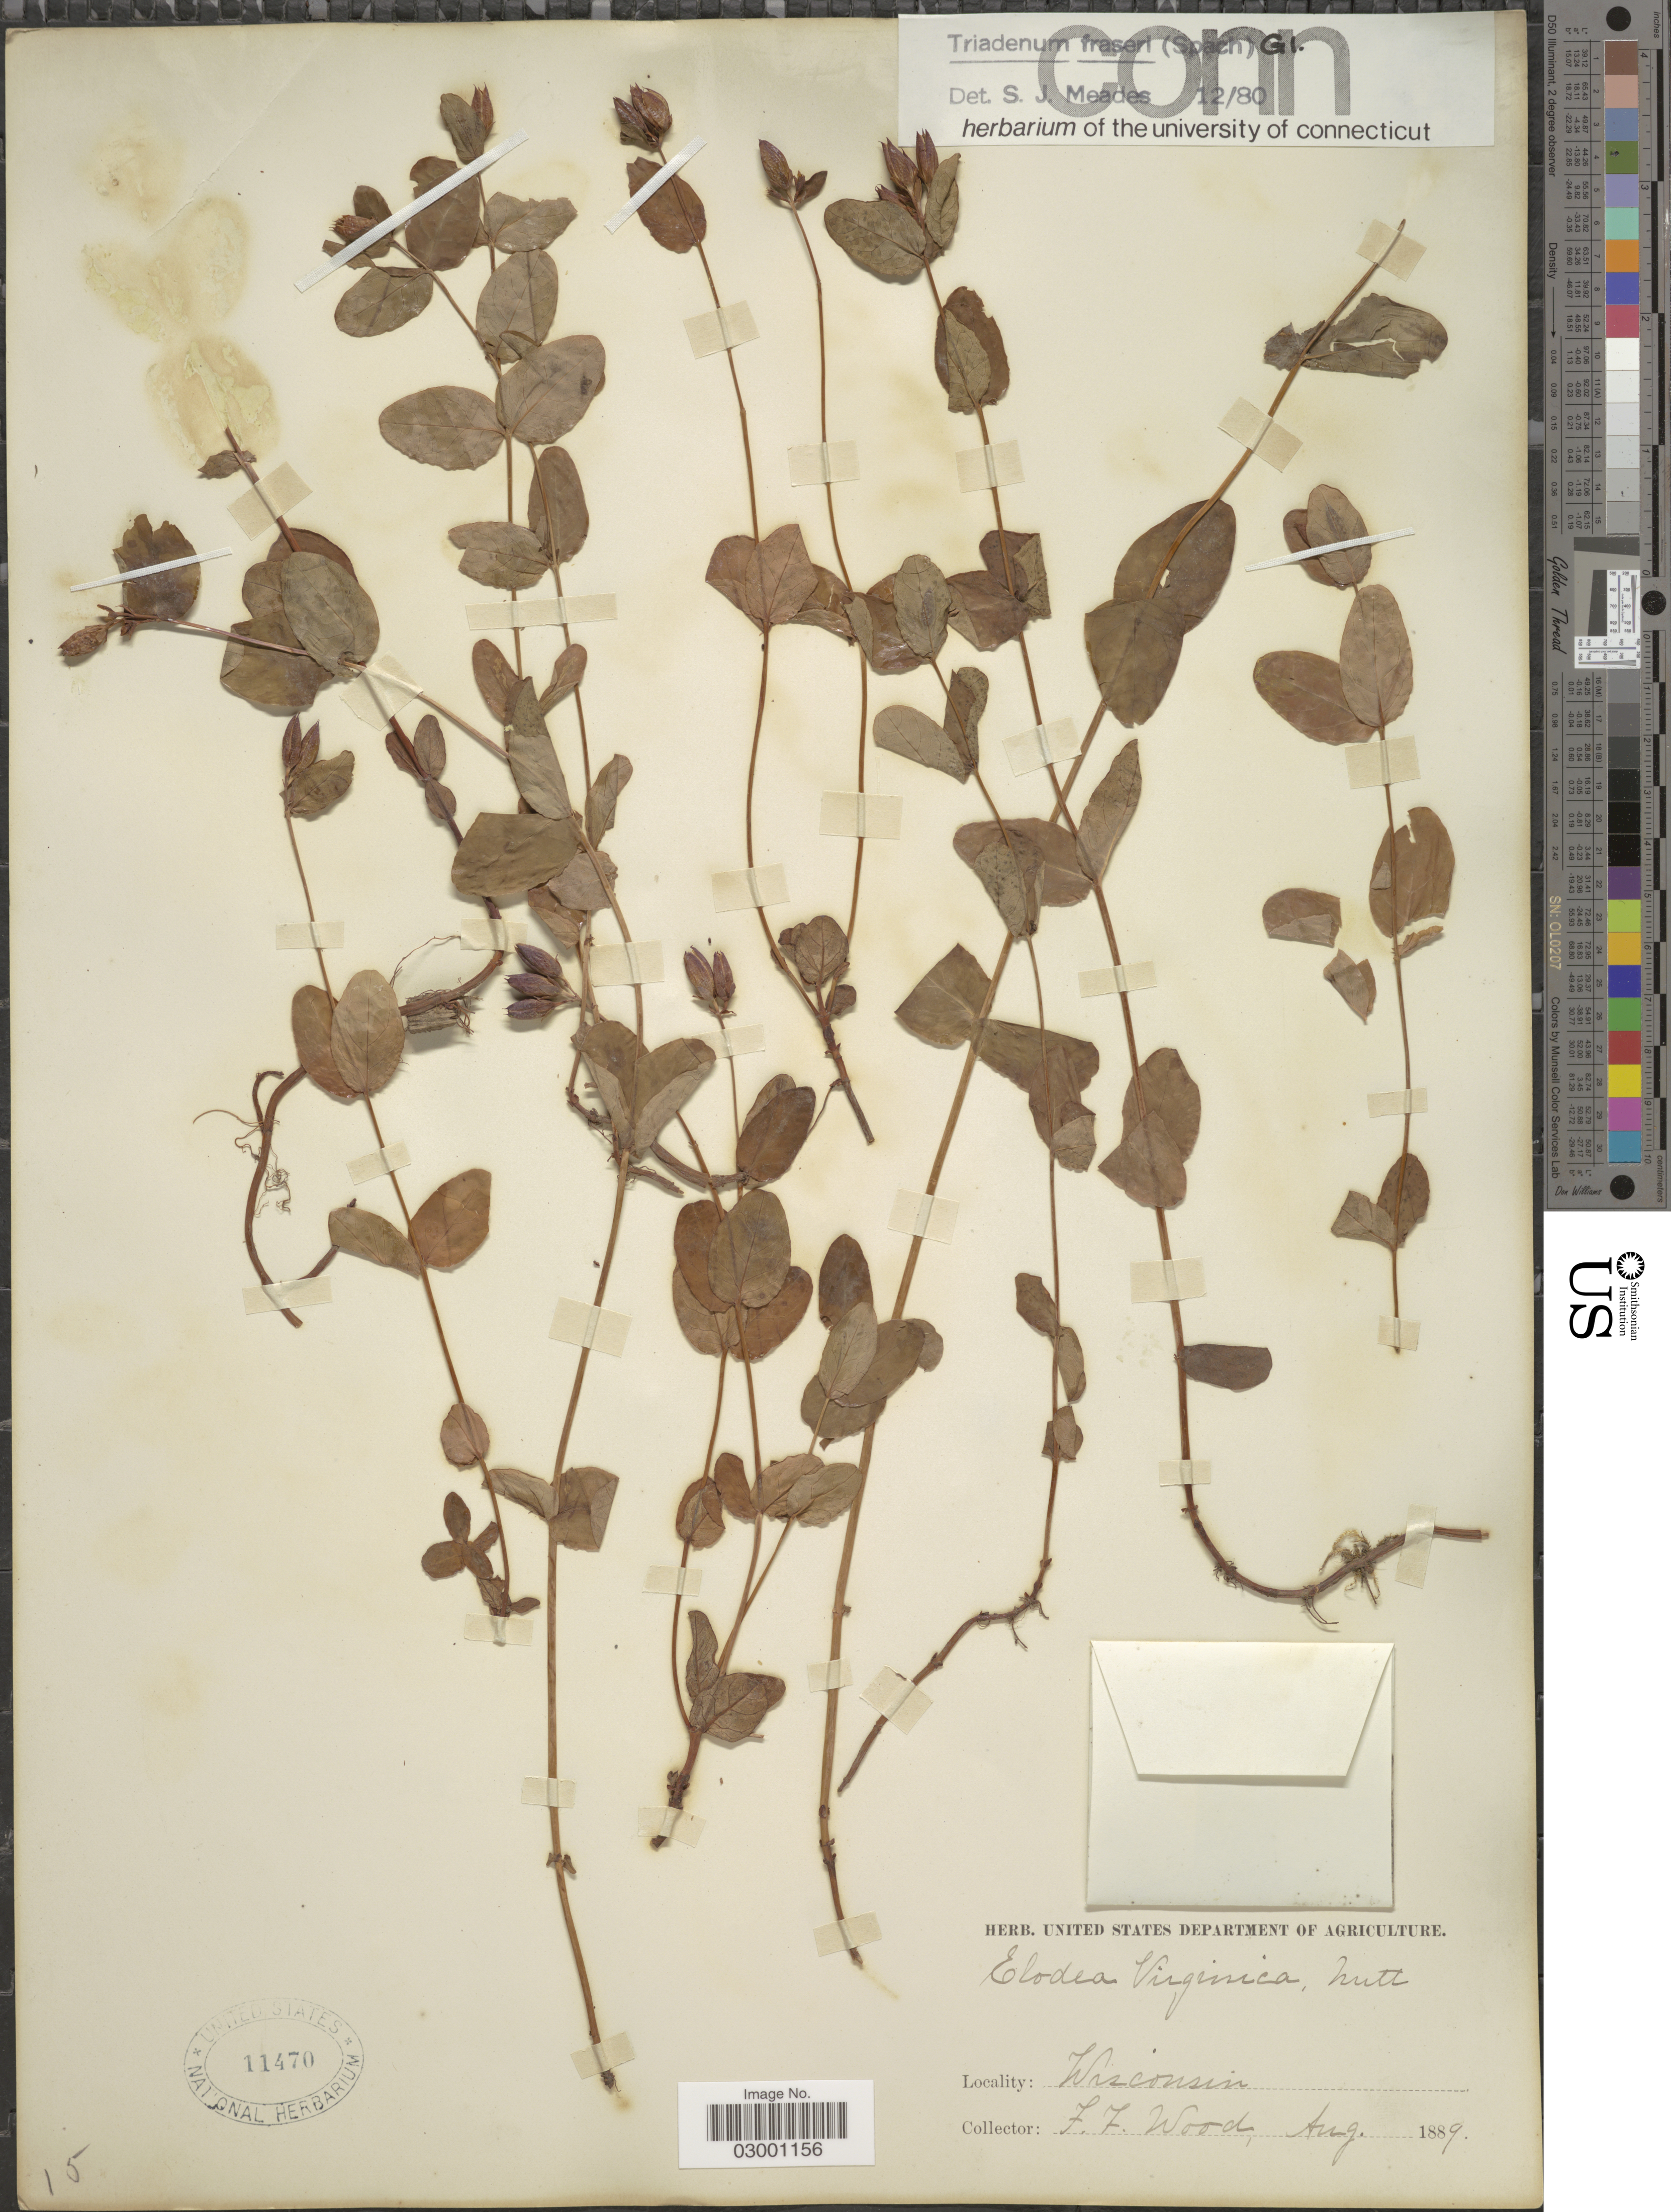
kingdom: Plantae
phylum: Tracheophyta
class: Magnoliopsida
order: Malpighiales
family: Hypericaceae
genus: Hypericum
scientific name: Hypericum fraseri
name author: Steud.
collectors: F. Wood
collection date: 1889-08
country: United States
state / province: Wisconsin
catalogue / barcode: US 11470